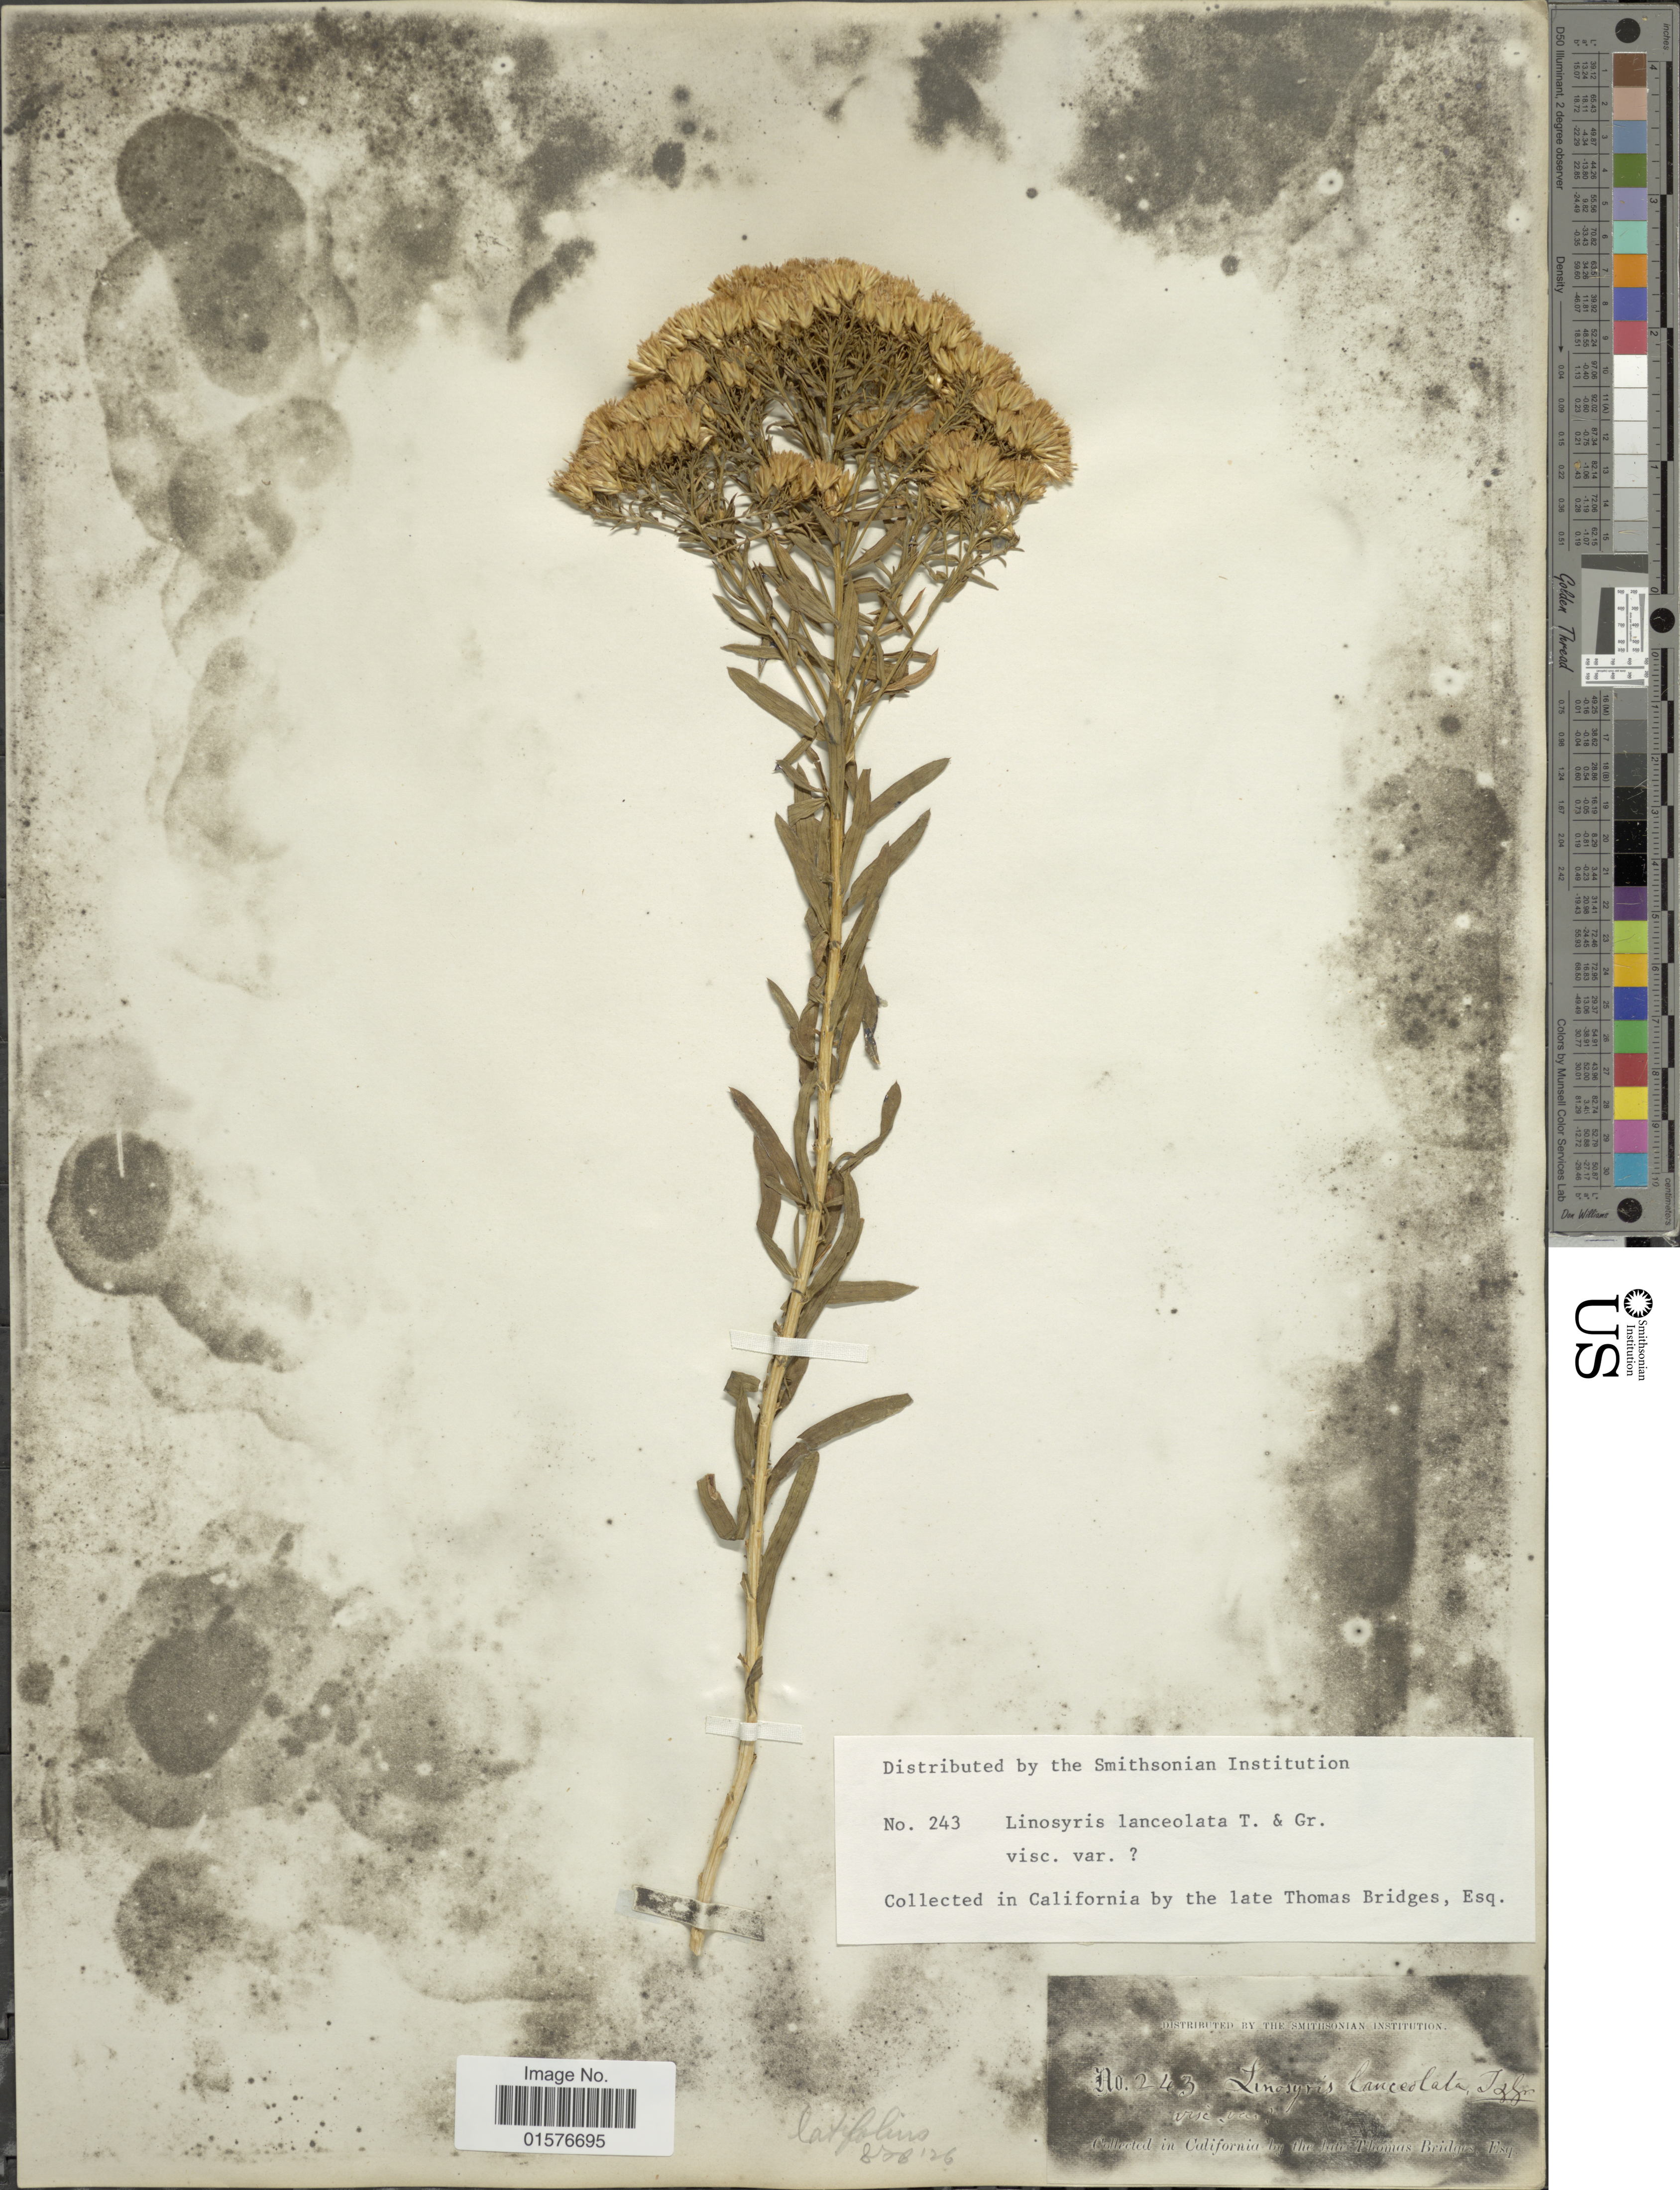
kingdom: Plantae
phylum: Tracheophyta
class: Magnoliopsida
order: Asterales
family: Asteraceae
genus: Chrysothamnus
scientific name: Chrysothamnus viscidiflorus subsp. viscidiflorus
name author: (Hook.) Nutt.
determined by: Urbatsch, Lowell E., Curator (LSU), Louisiana State University (UNITED STATES)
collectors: T. Bridges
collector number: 243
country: United States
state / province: California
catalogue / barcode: US 808126